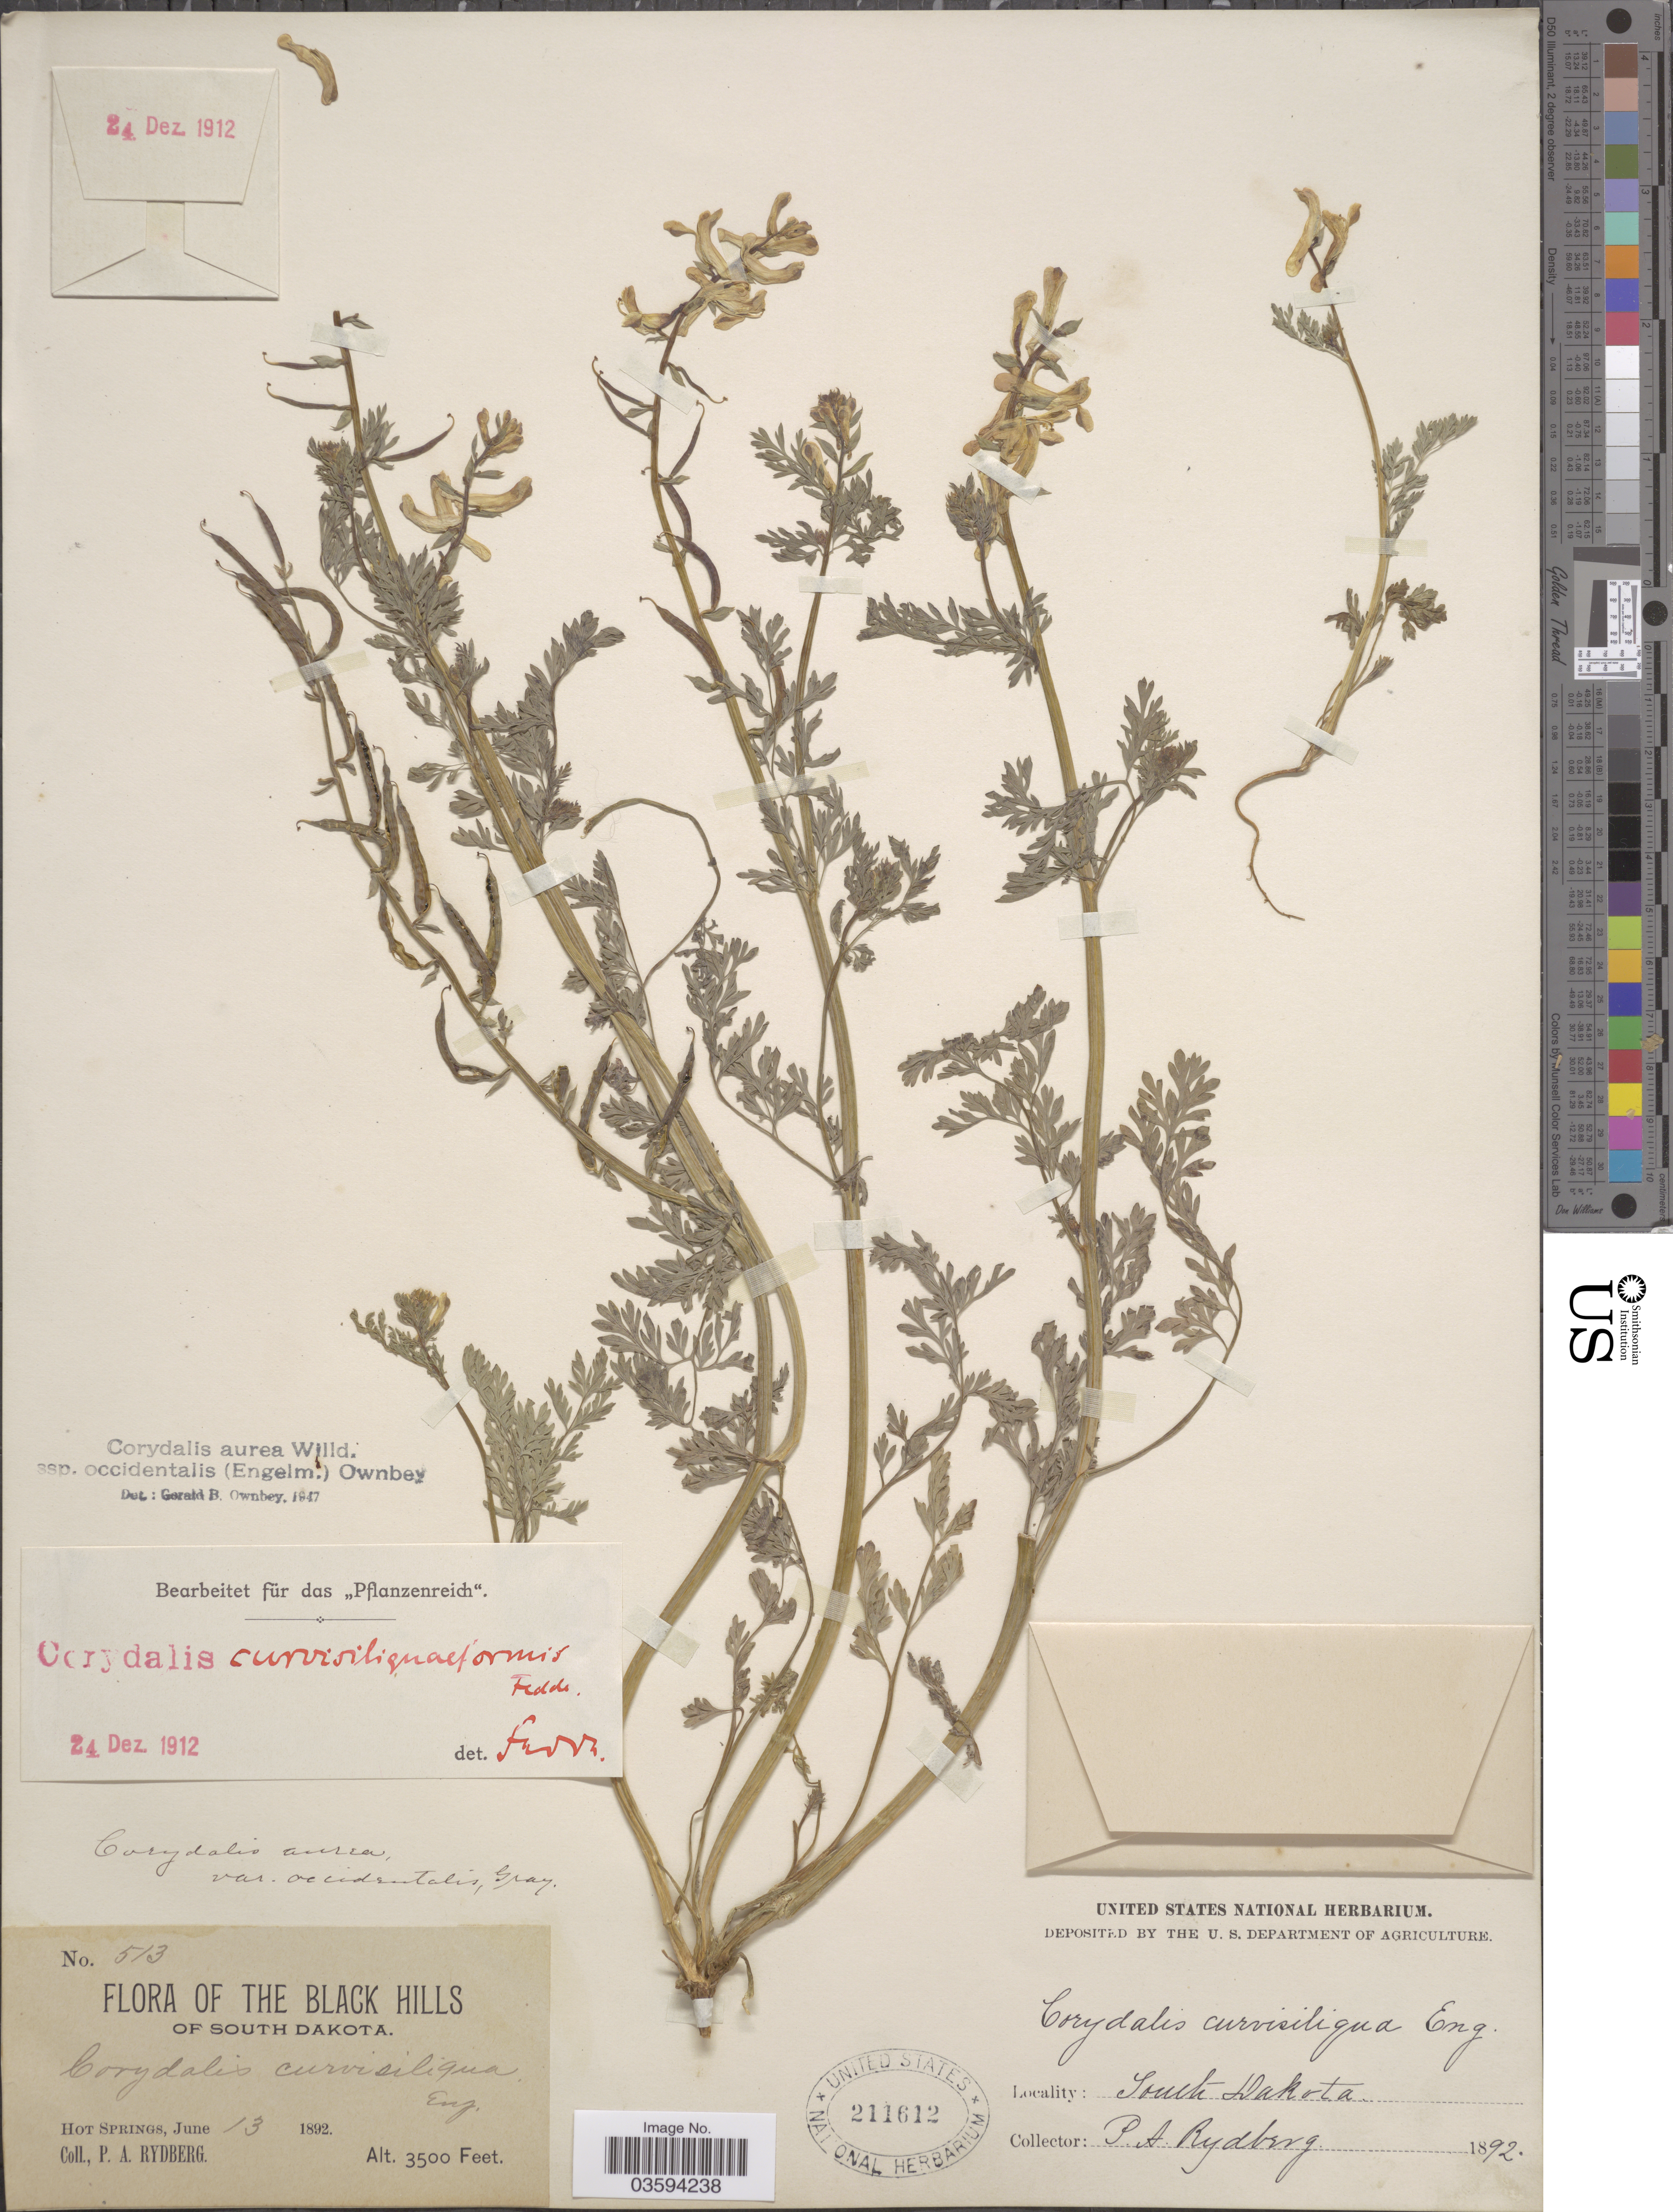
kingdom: Plantae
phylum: Tracheophyta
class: Magnoliopsida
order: Ranunculales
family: Papaveraceae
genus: Corydalis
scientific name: Corydalis aurea subsp. occidentalis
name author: Willd.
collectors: P. A. Rydberg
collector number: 513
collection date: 1892-06-13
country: United States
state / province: South Dakota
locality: The Black Hills. Hot Springs.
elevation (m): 1067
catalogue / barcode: US 211612